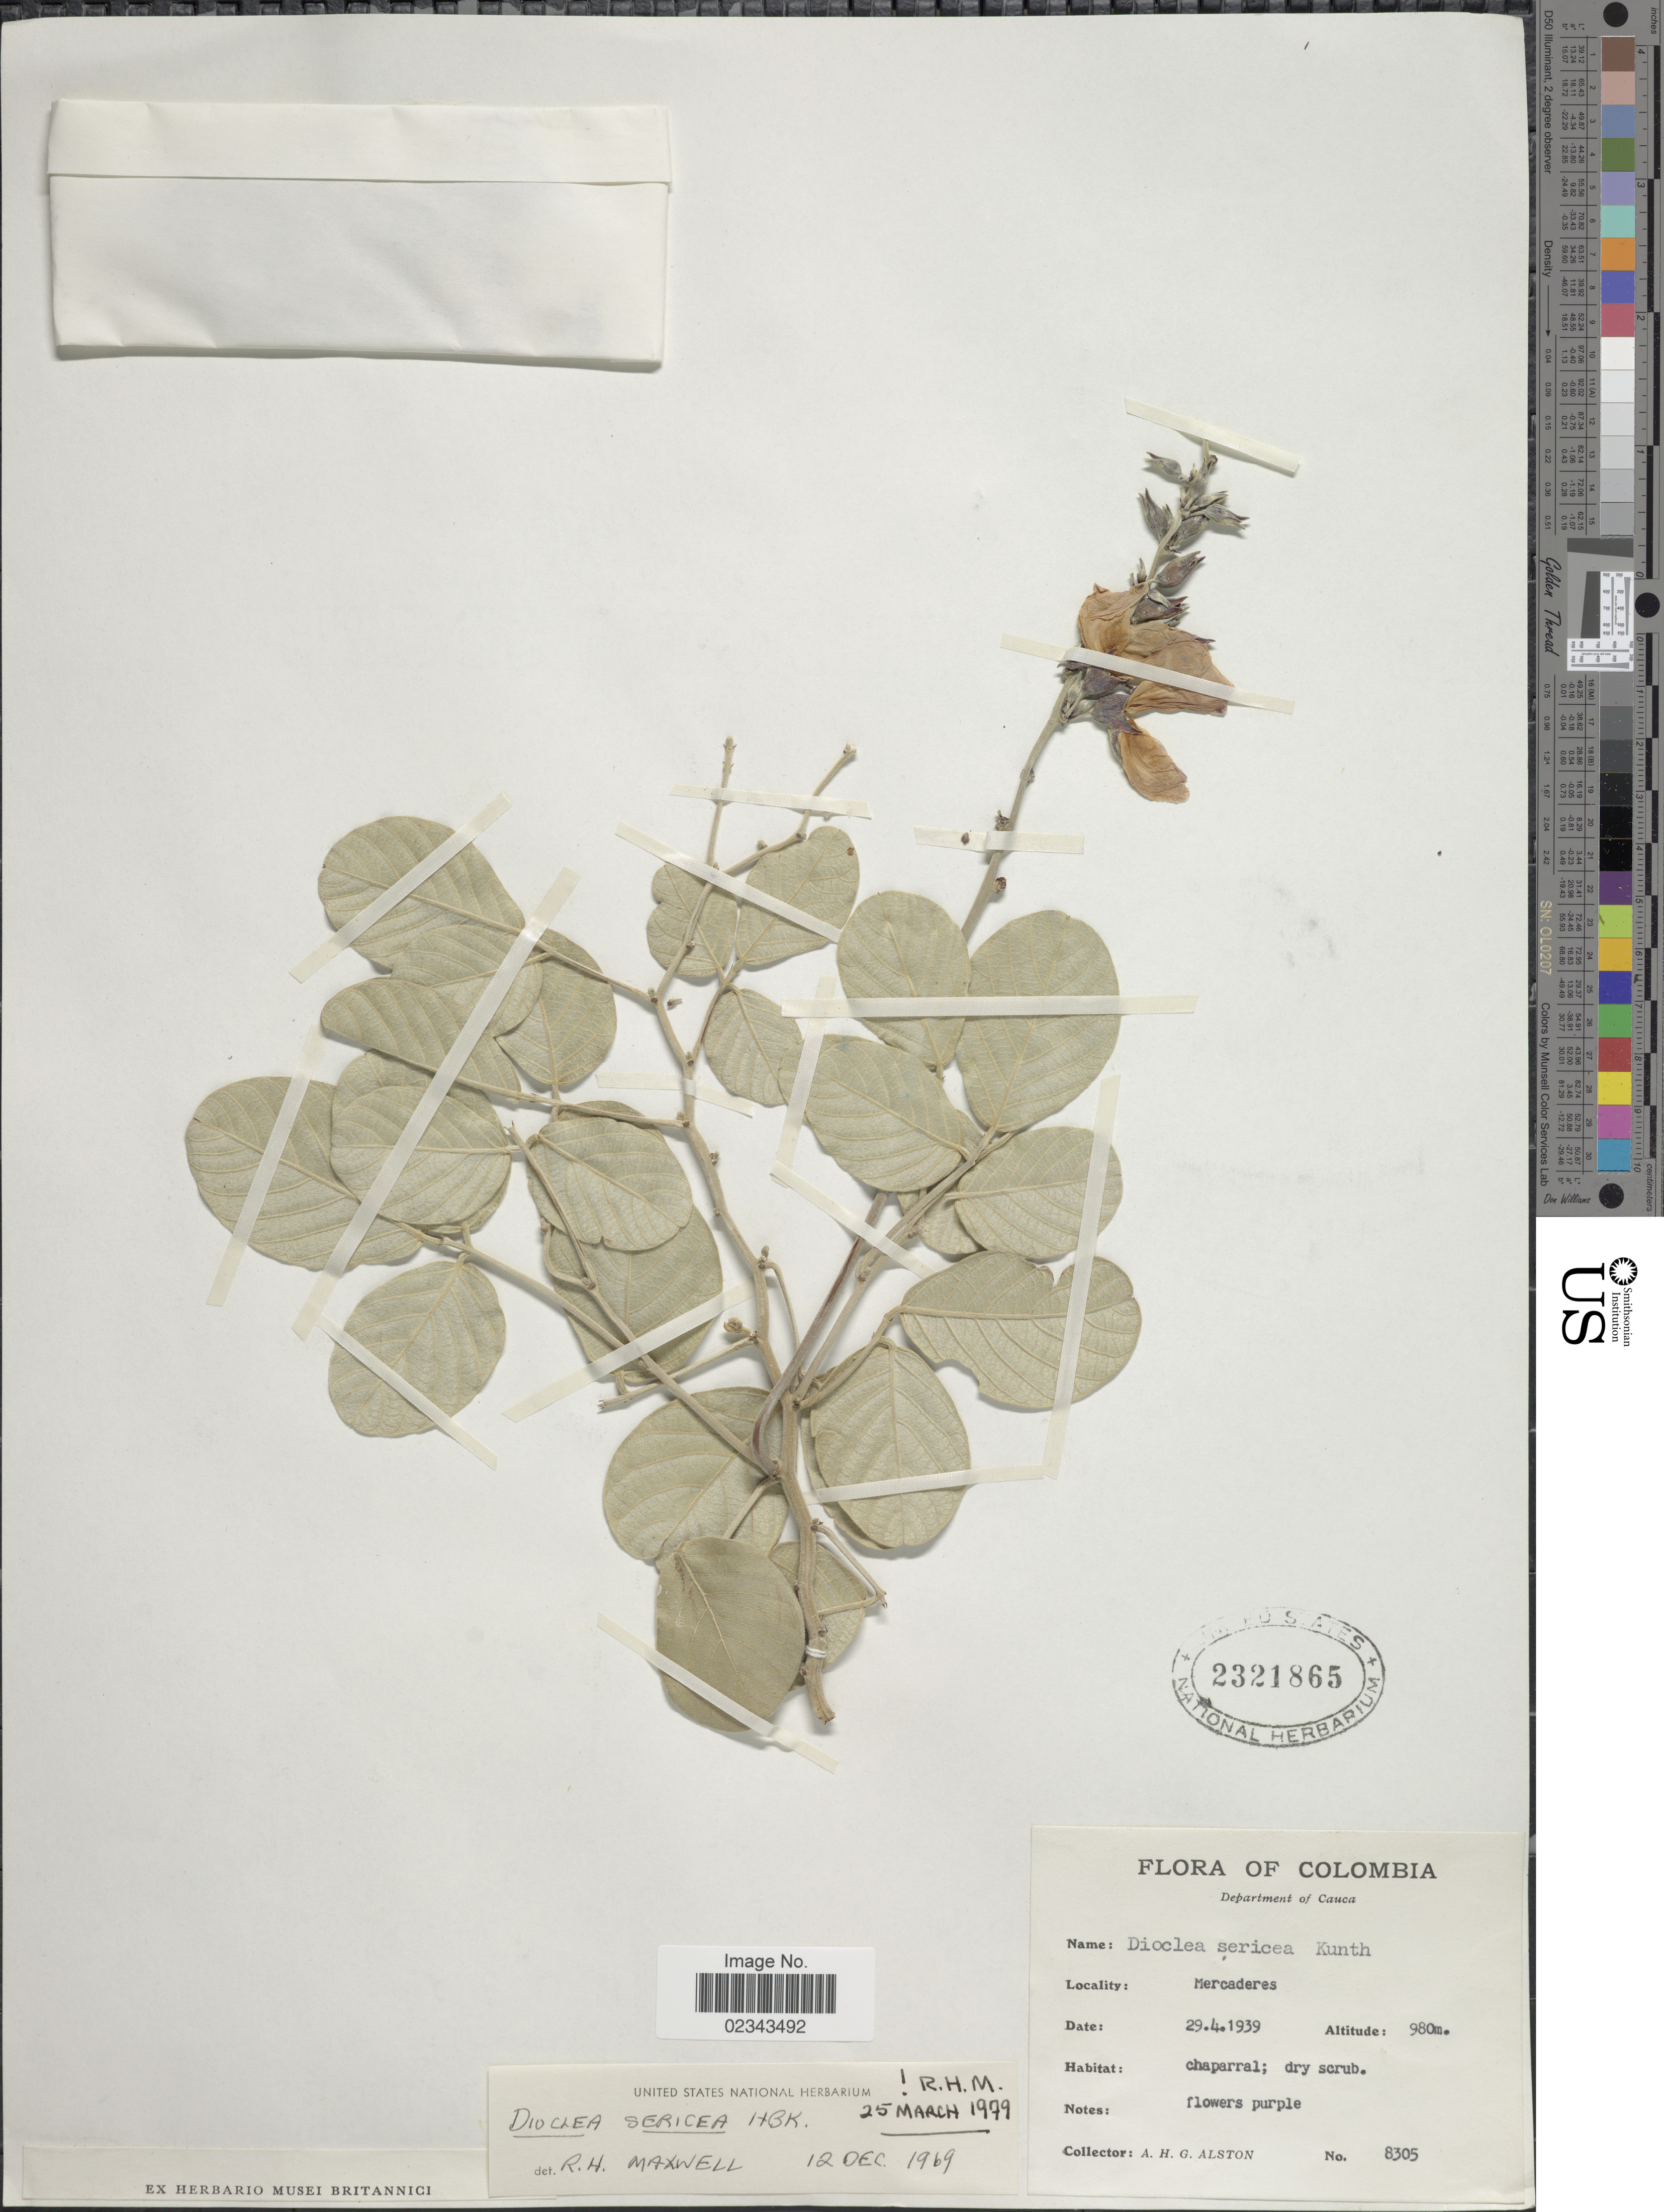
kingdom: Plantae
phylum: Tracheophyta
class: Magnoliopsida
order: Fabales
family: Fabaceae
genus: Dioclea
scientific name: Dioclea sericea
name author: Kunth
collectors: A. H. Alston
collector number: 8305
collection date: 1939-04-29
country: Colombia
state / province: Cauca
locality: Mercaderes.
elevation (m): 980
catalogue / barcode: US 2321865